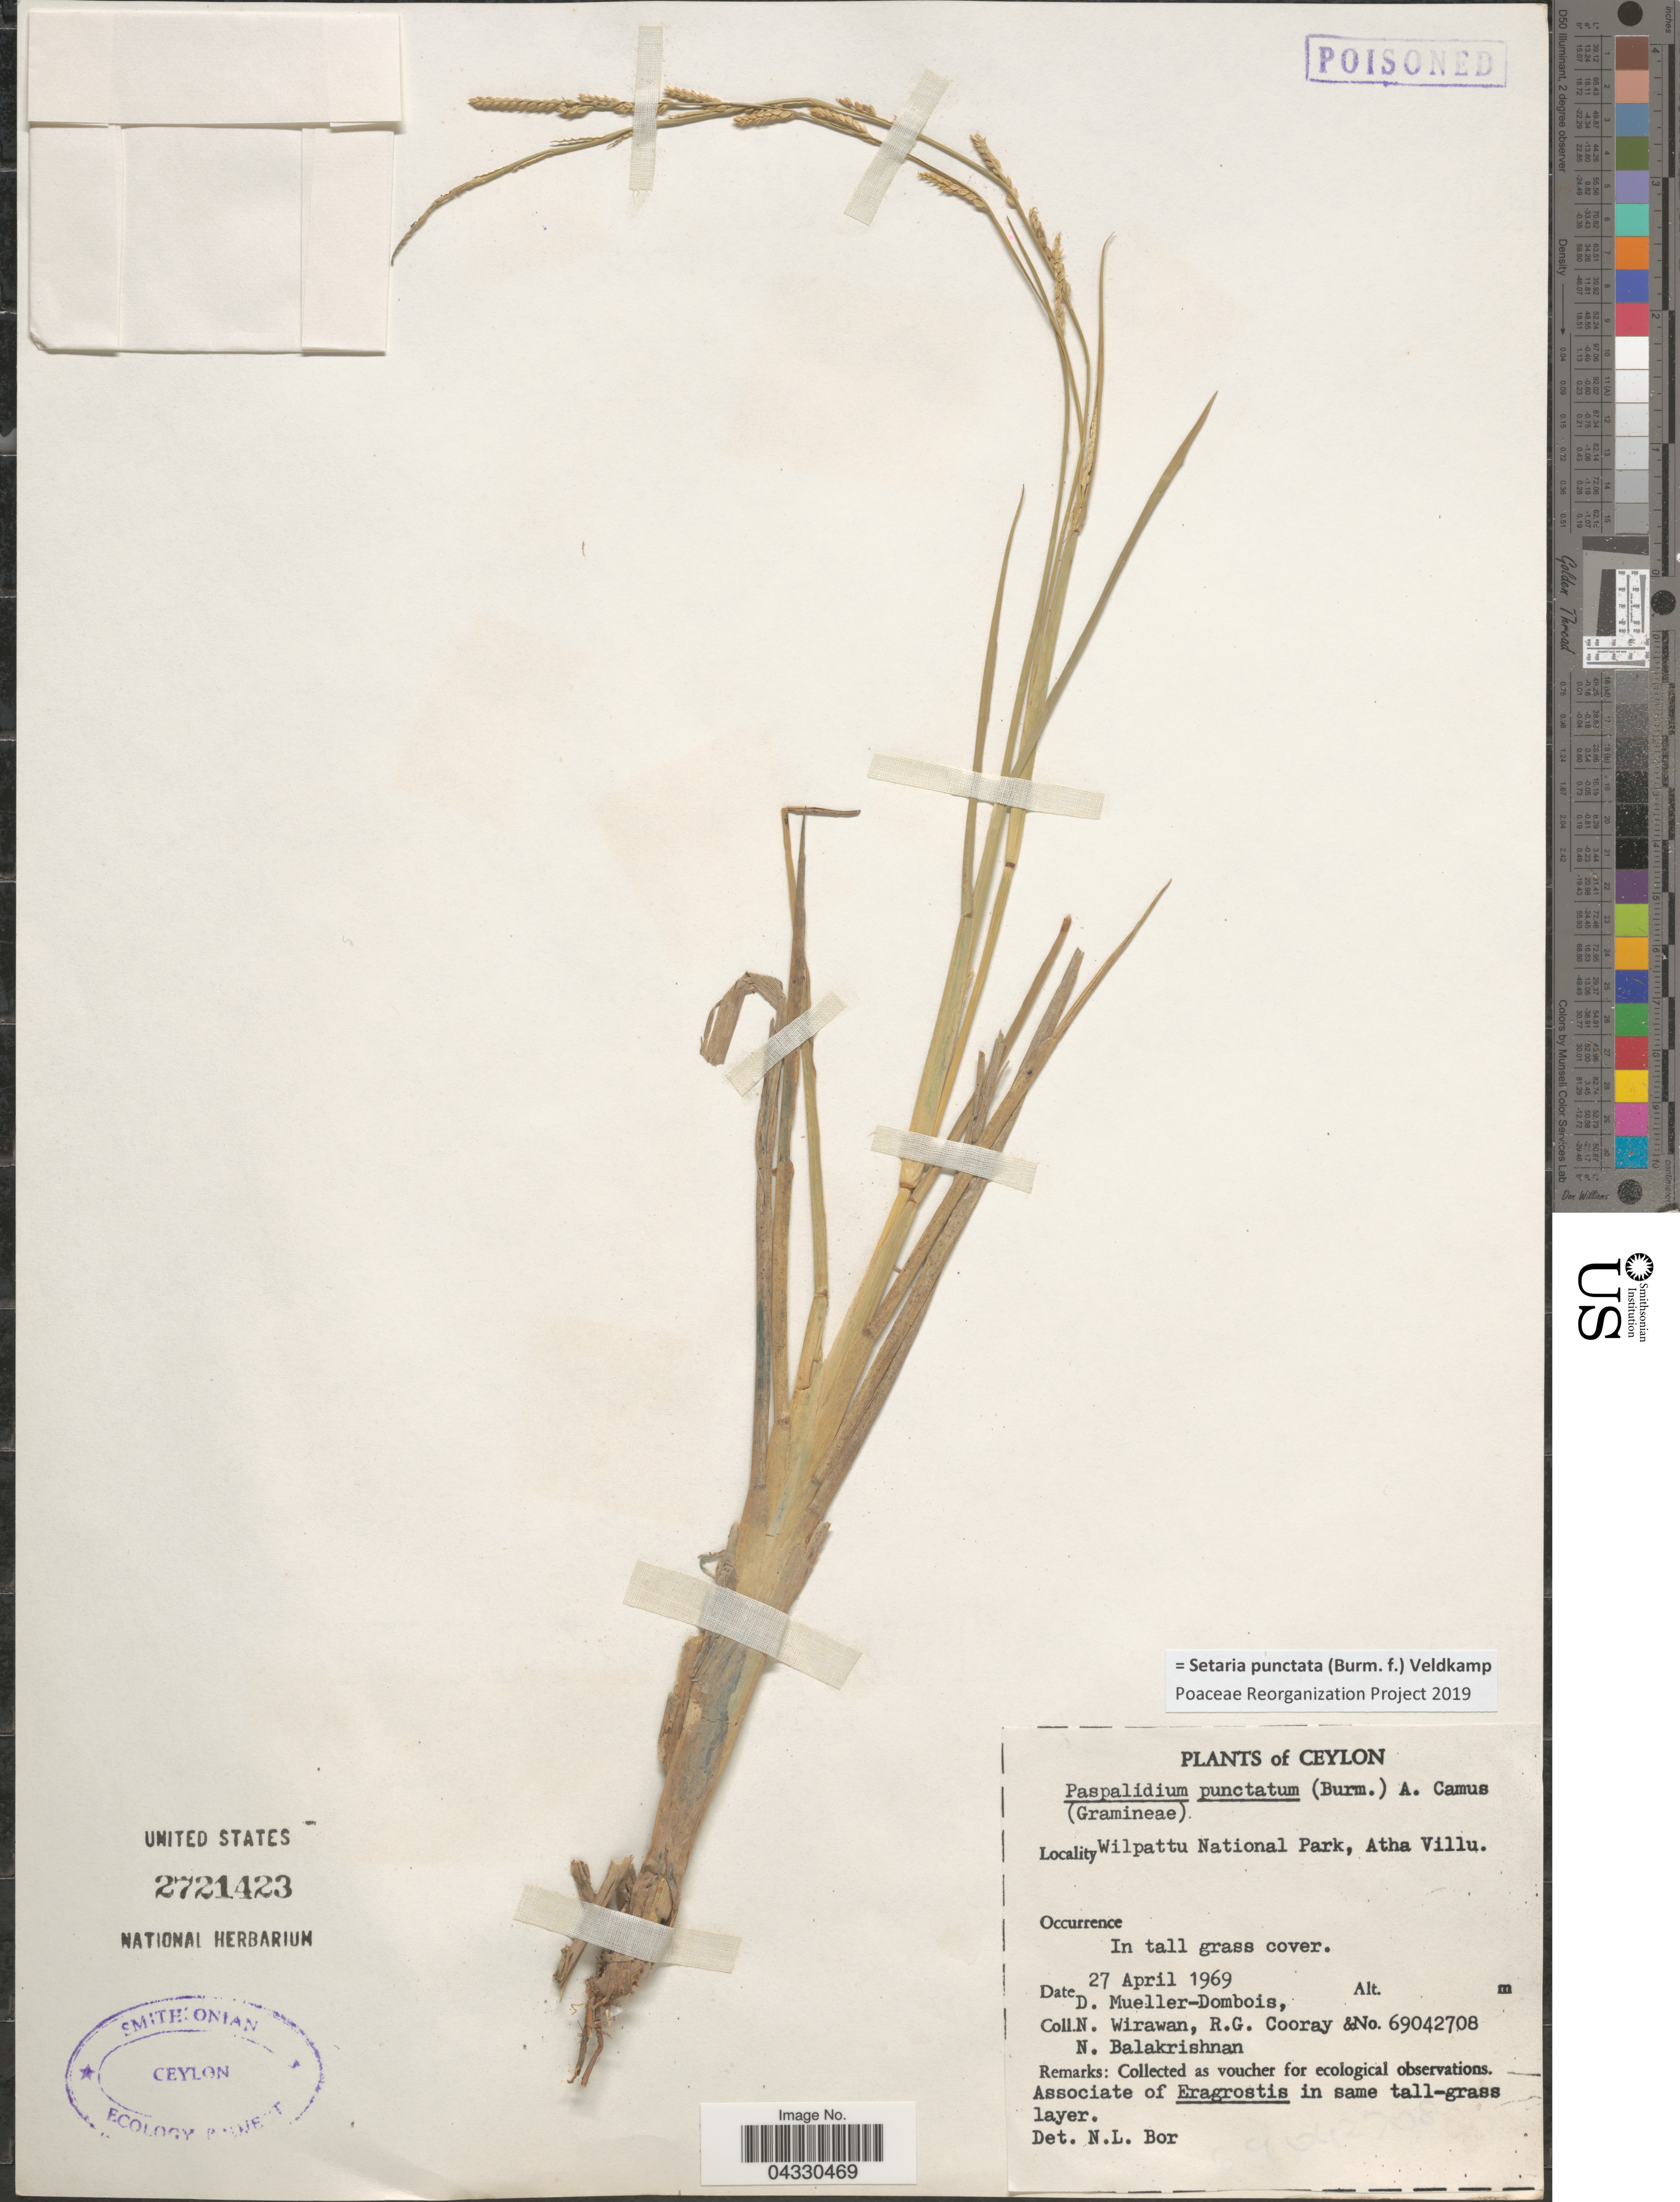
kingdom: Plantae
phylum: Tracheophyta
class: Liliopsida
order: Poales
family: Poaceae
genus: Setaria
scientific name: Setaria punctata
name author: (Burm. f.) Veldkamp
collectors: D. Mueller-Dombois, N. Wirawan, R. Cooray & N. Balakrishnan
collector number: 69042708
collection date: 1969-04-27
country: Sri Lanka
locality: Ceylon. Wilpattu National Park, Atha Villu. In tall grass cover.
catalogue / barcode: US 2721423